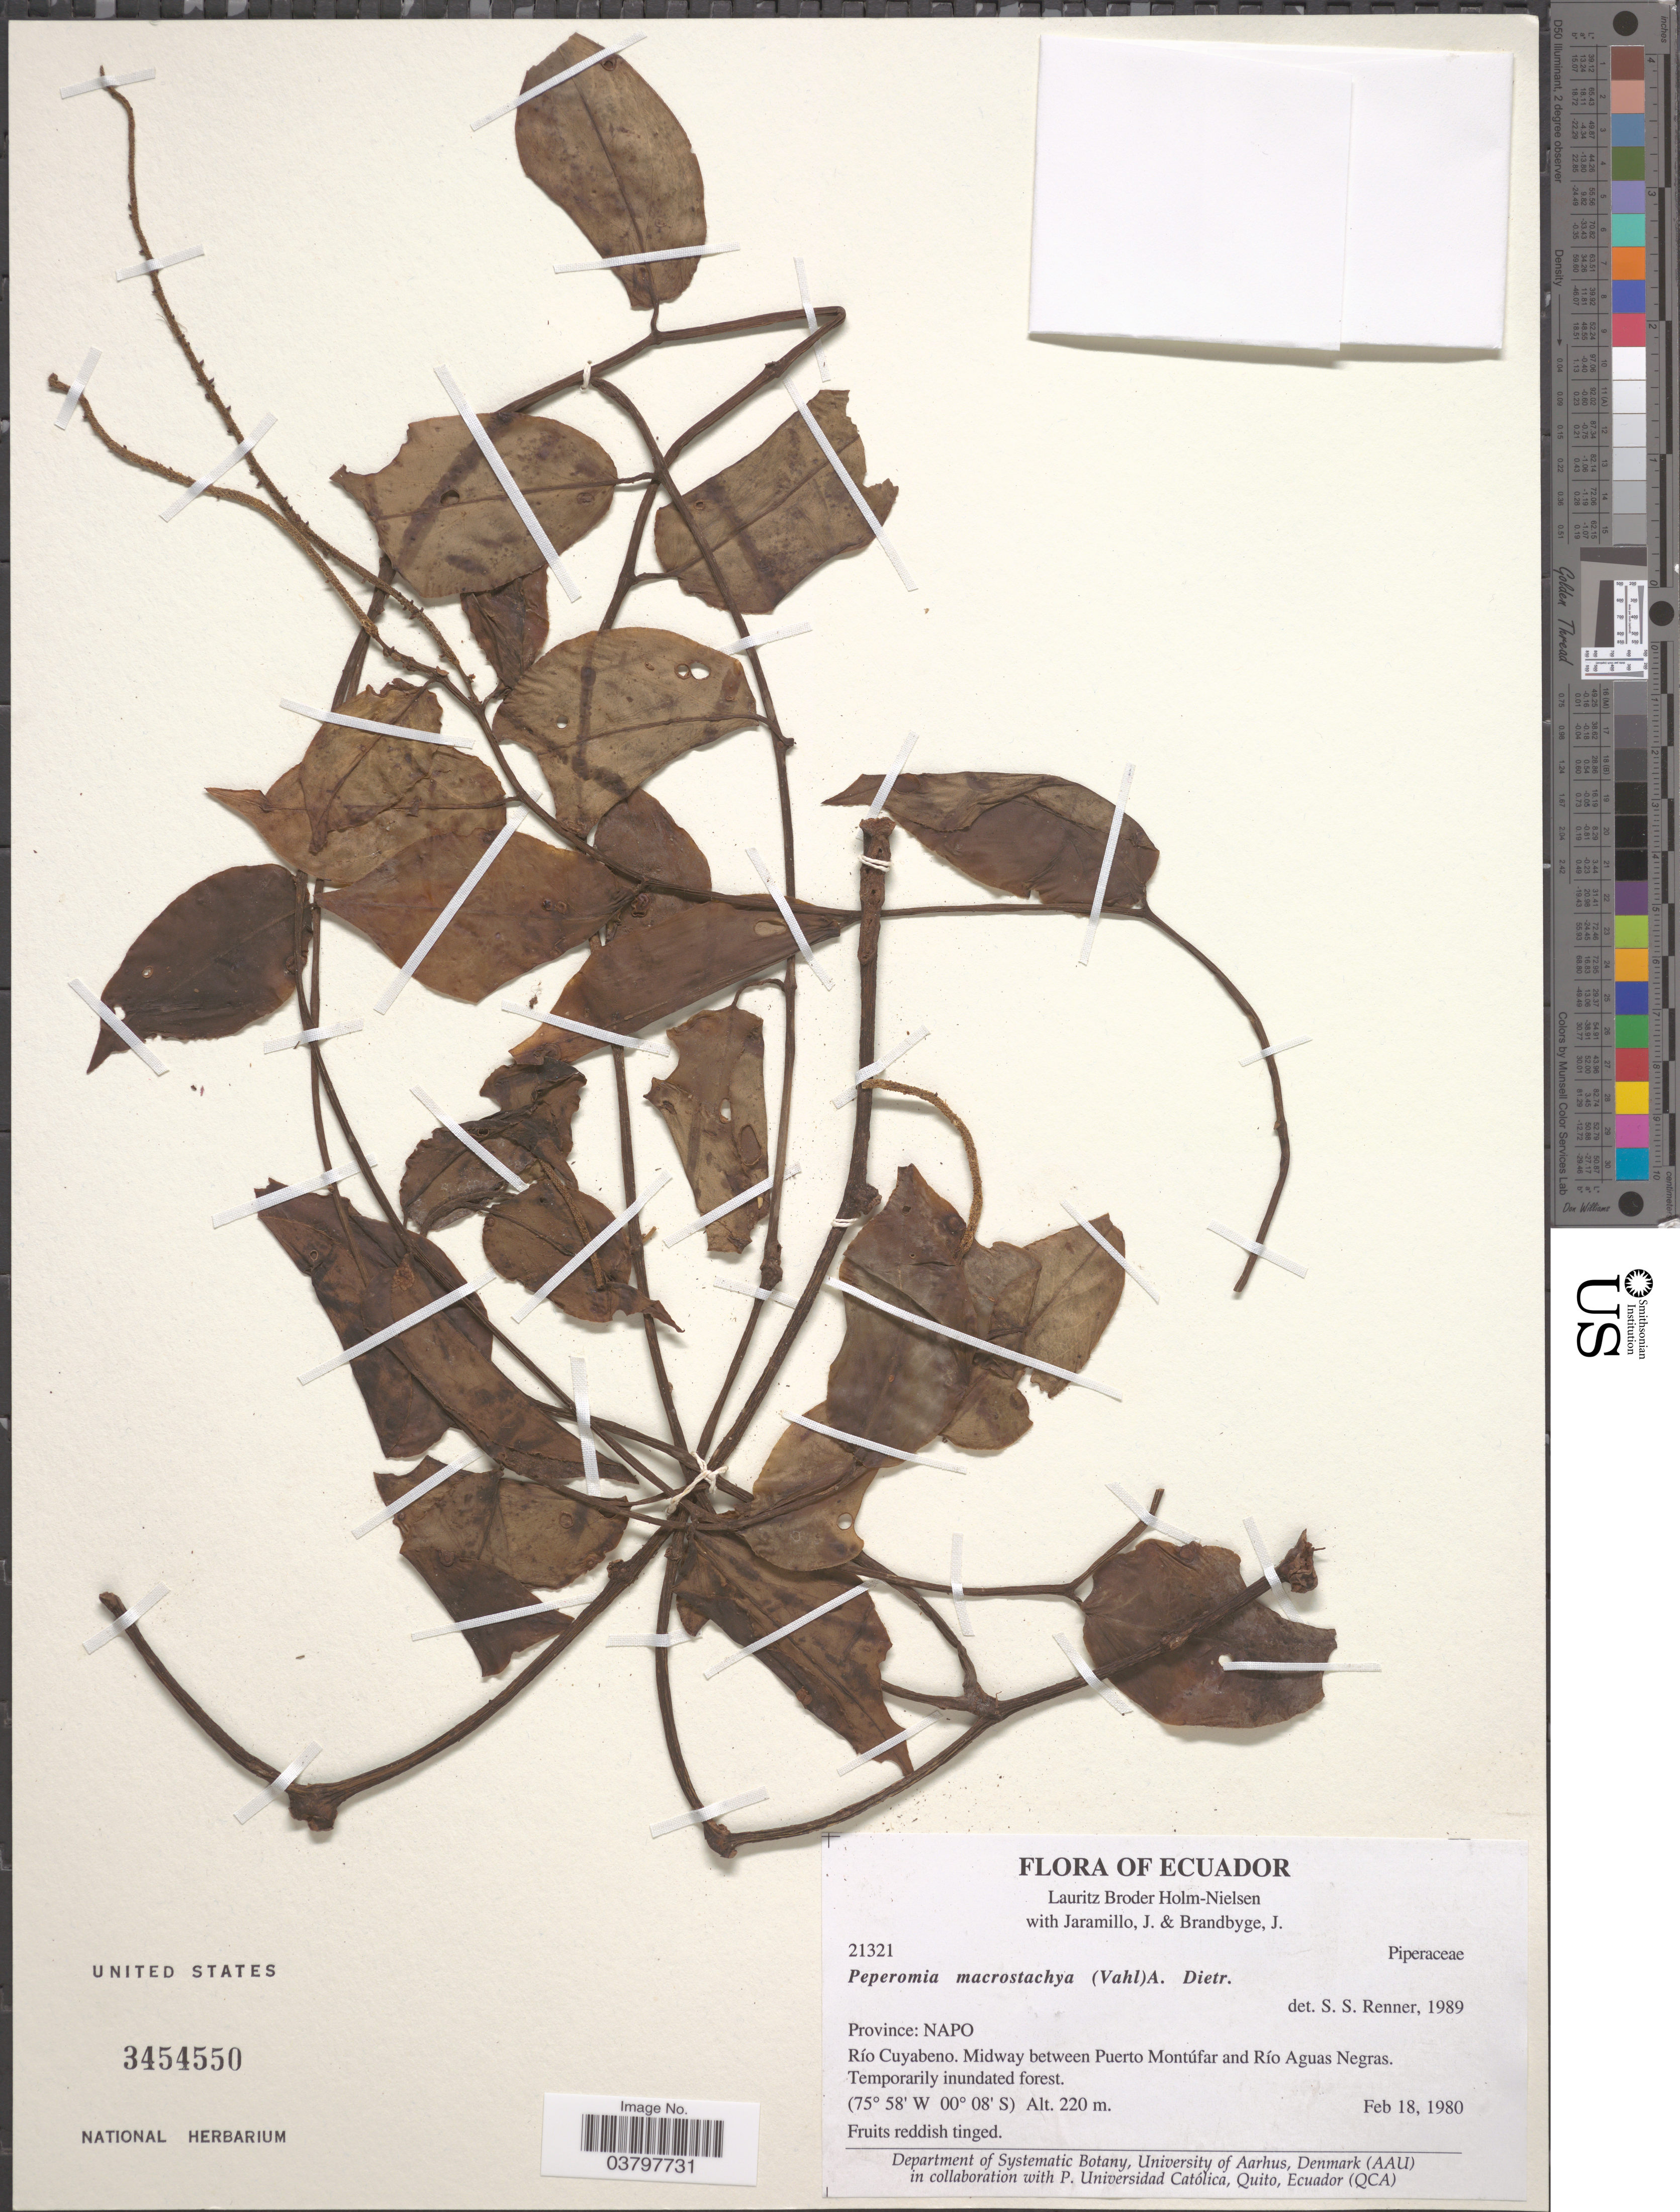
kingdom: Plantae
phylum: Tracheophyta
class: Magnoliopsida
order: Piperales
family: Piperaceae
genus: Peperomia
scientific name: Peperomia macrostachya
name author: (Vahl) A. Dietr.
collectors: L. B. Holm-Nielsen, J. Jaramillo & J. Brandbyge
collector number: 21321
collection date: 1980-02-18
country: Ecuador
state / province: Napo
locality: Río Cuyabeno. Midway between Puerto Montúfar and Río Aguas Negras.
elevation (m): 220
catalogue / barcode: US 3454550